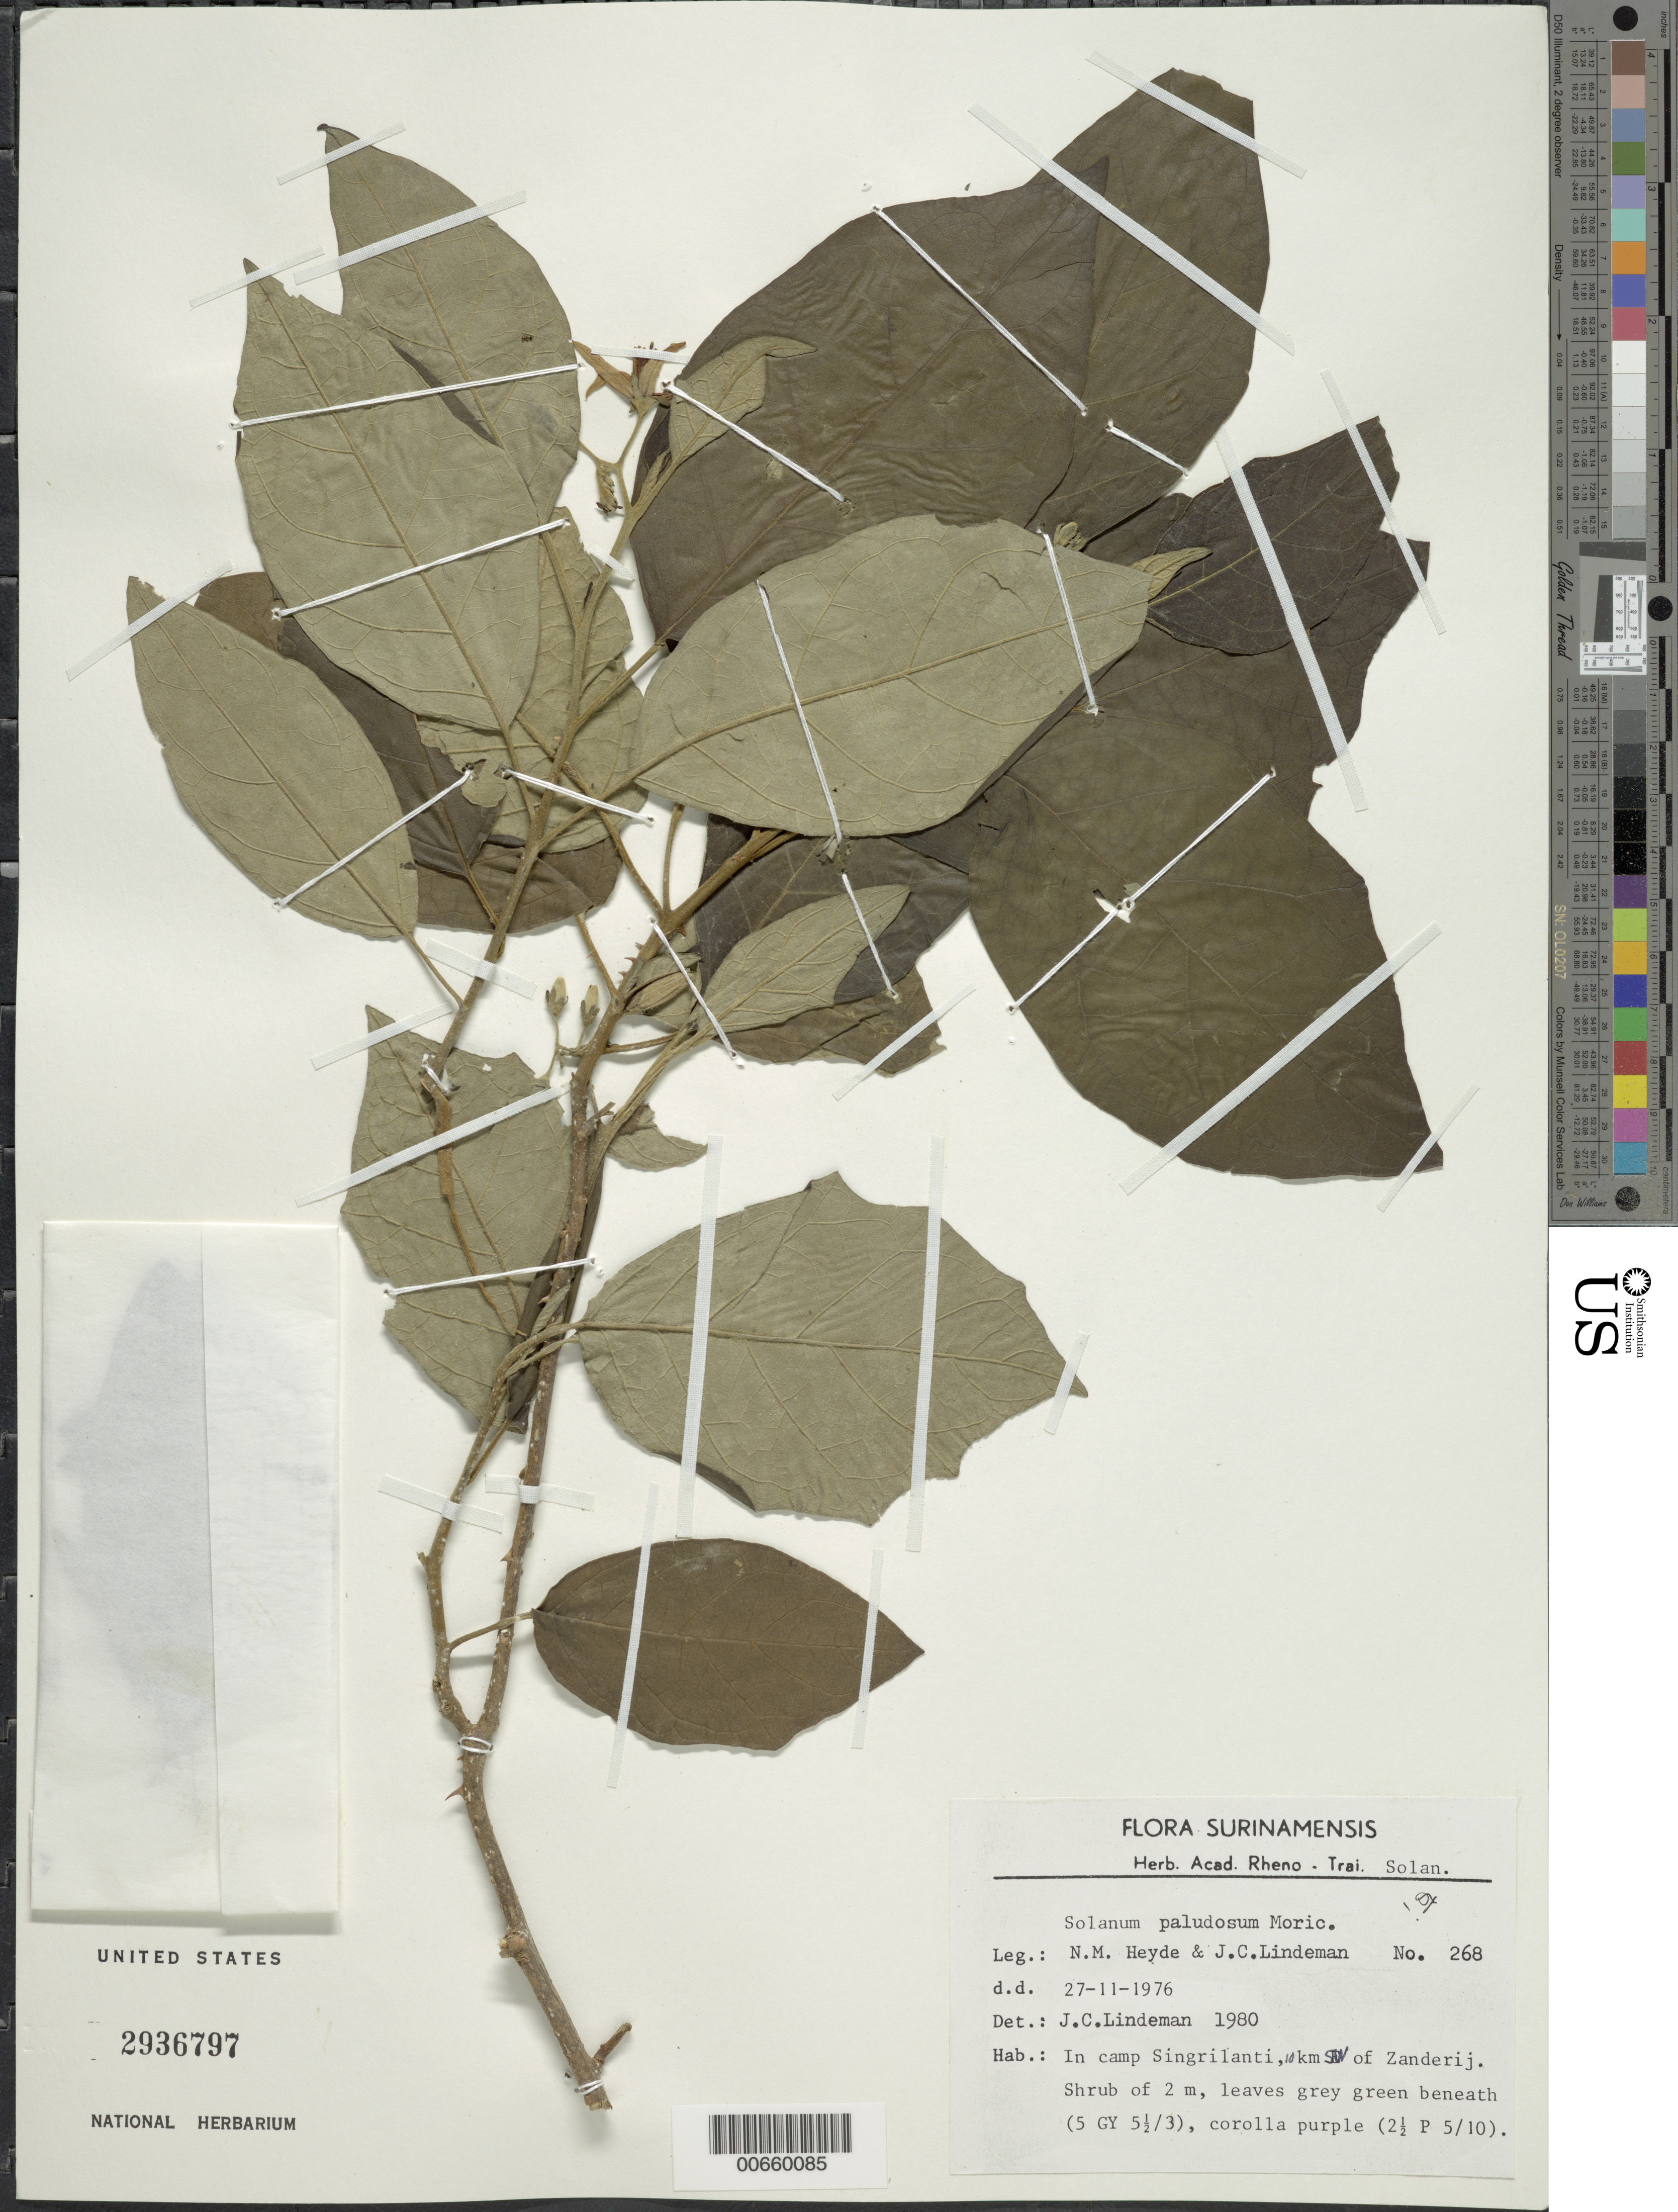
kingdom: Plantae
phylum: Tracheophyta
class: Magnoliopsida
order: Solanales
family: Solanaceae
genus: Solanum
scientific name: Solanum paludosum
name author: Moric.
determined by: Lindeman, J. C.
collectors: N. M. Heyde & J. C. Lindeman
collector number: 268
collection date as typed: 11 Nov 1976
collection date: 1976-11-11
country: Suriname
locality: Singrilanti Camp, 10 km SW of Zanderij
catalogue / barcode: US 2936797